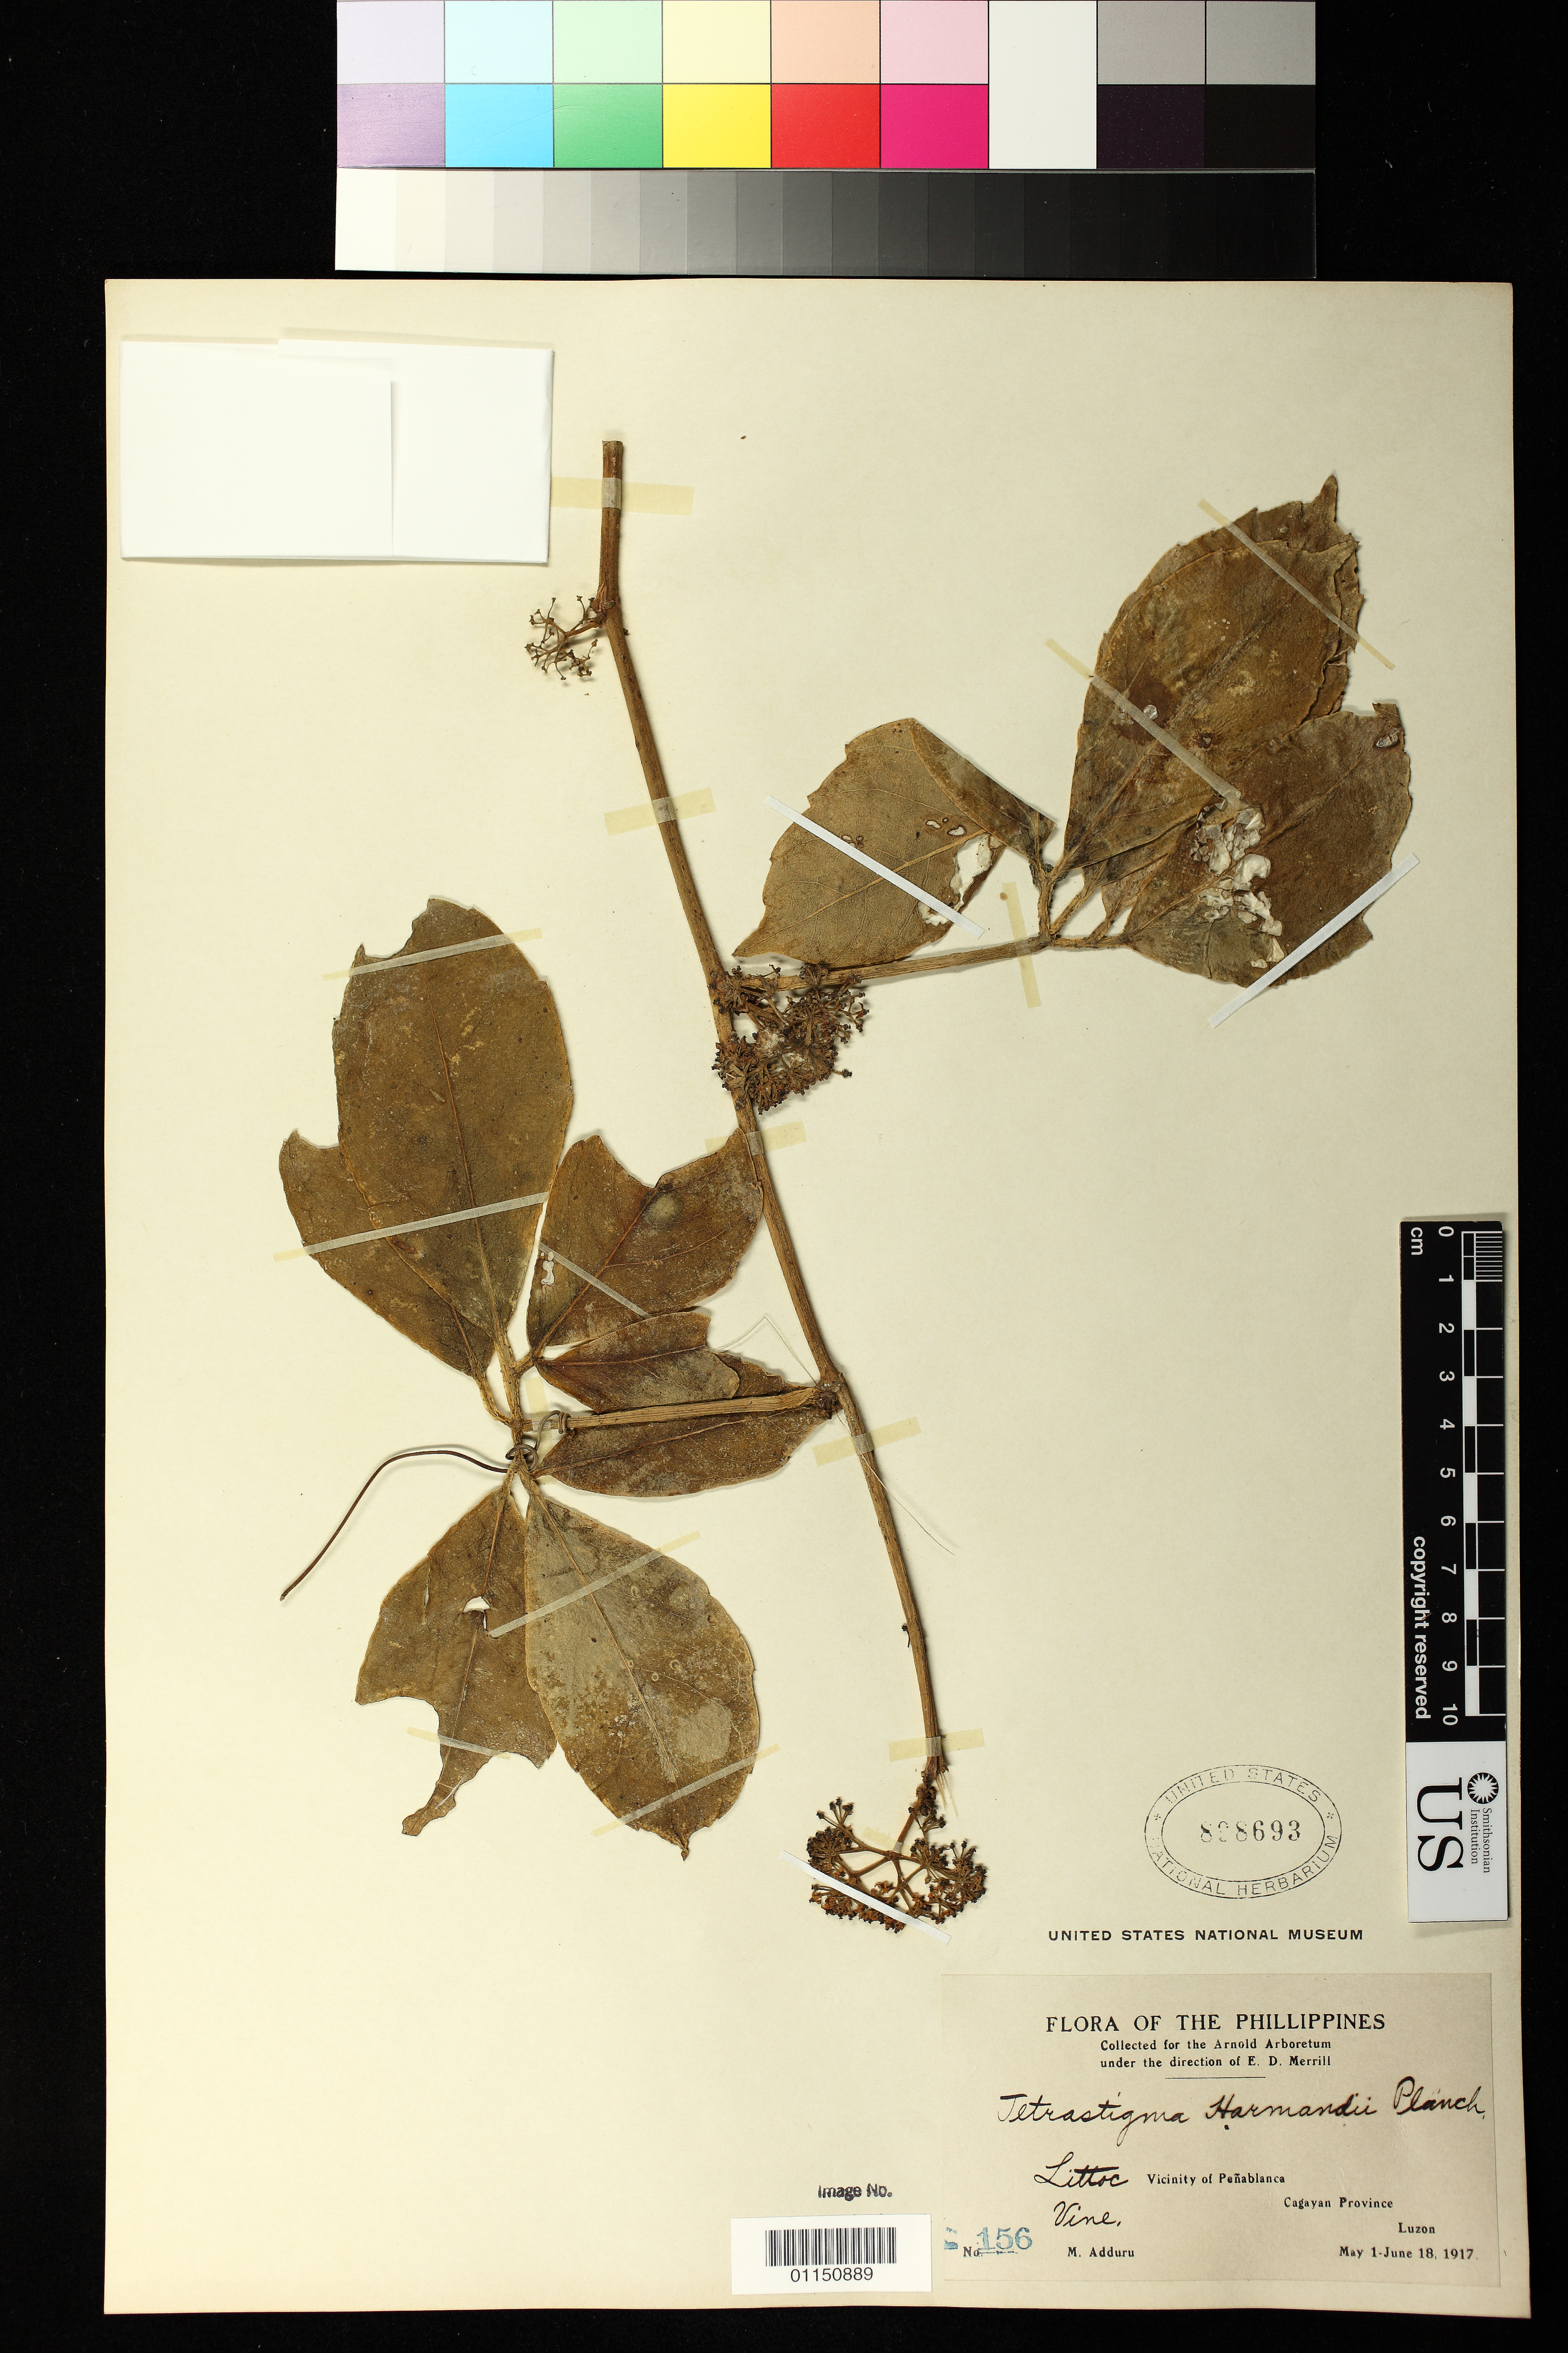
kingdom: Plantae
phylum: Tracheophyta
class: Magnoliopsida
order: Vitales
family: Vitaceae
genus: Tetrastigma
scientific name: Tetrastigma harmandii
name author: Planch.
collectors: M. Adduru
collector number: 156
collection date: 1917-05-01/1917-06-18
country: Philippines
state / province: Cagayan Valley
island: Luzon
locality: Vicinity of Penablanca. Cagayan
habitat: Vine.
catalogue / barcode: US 898693